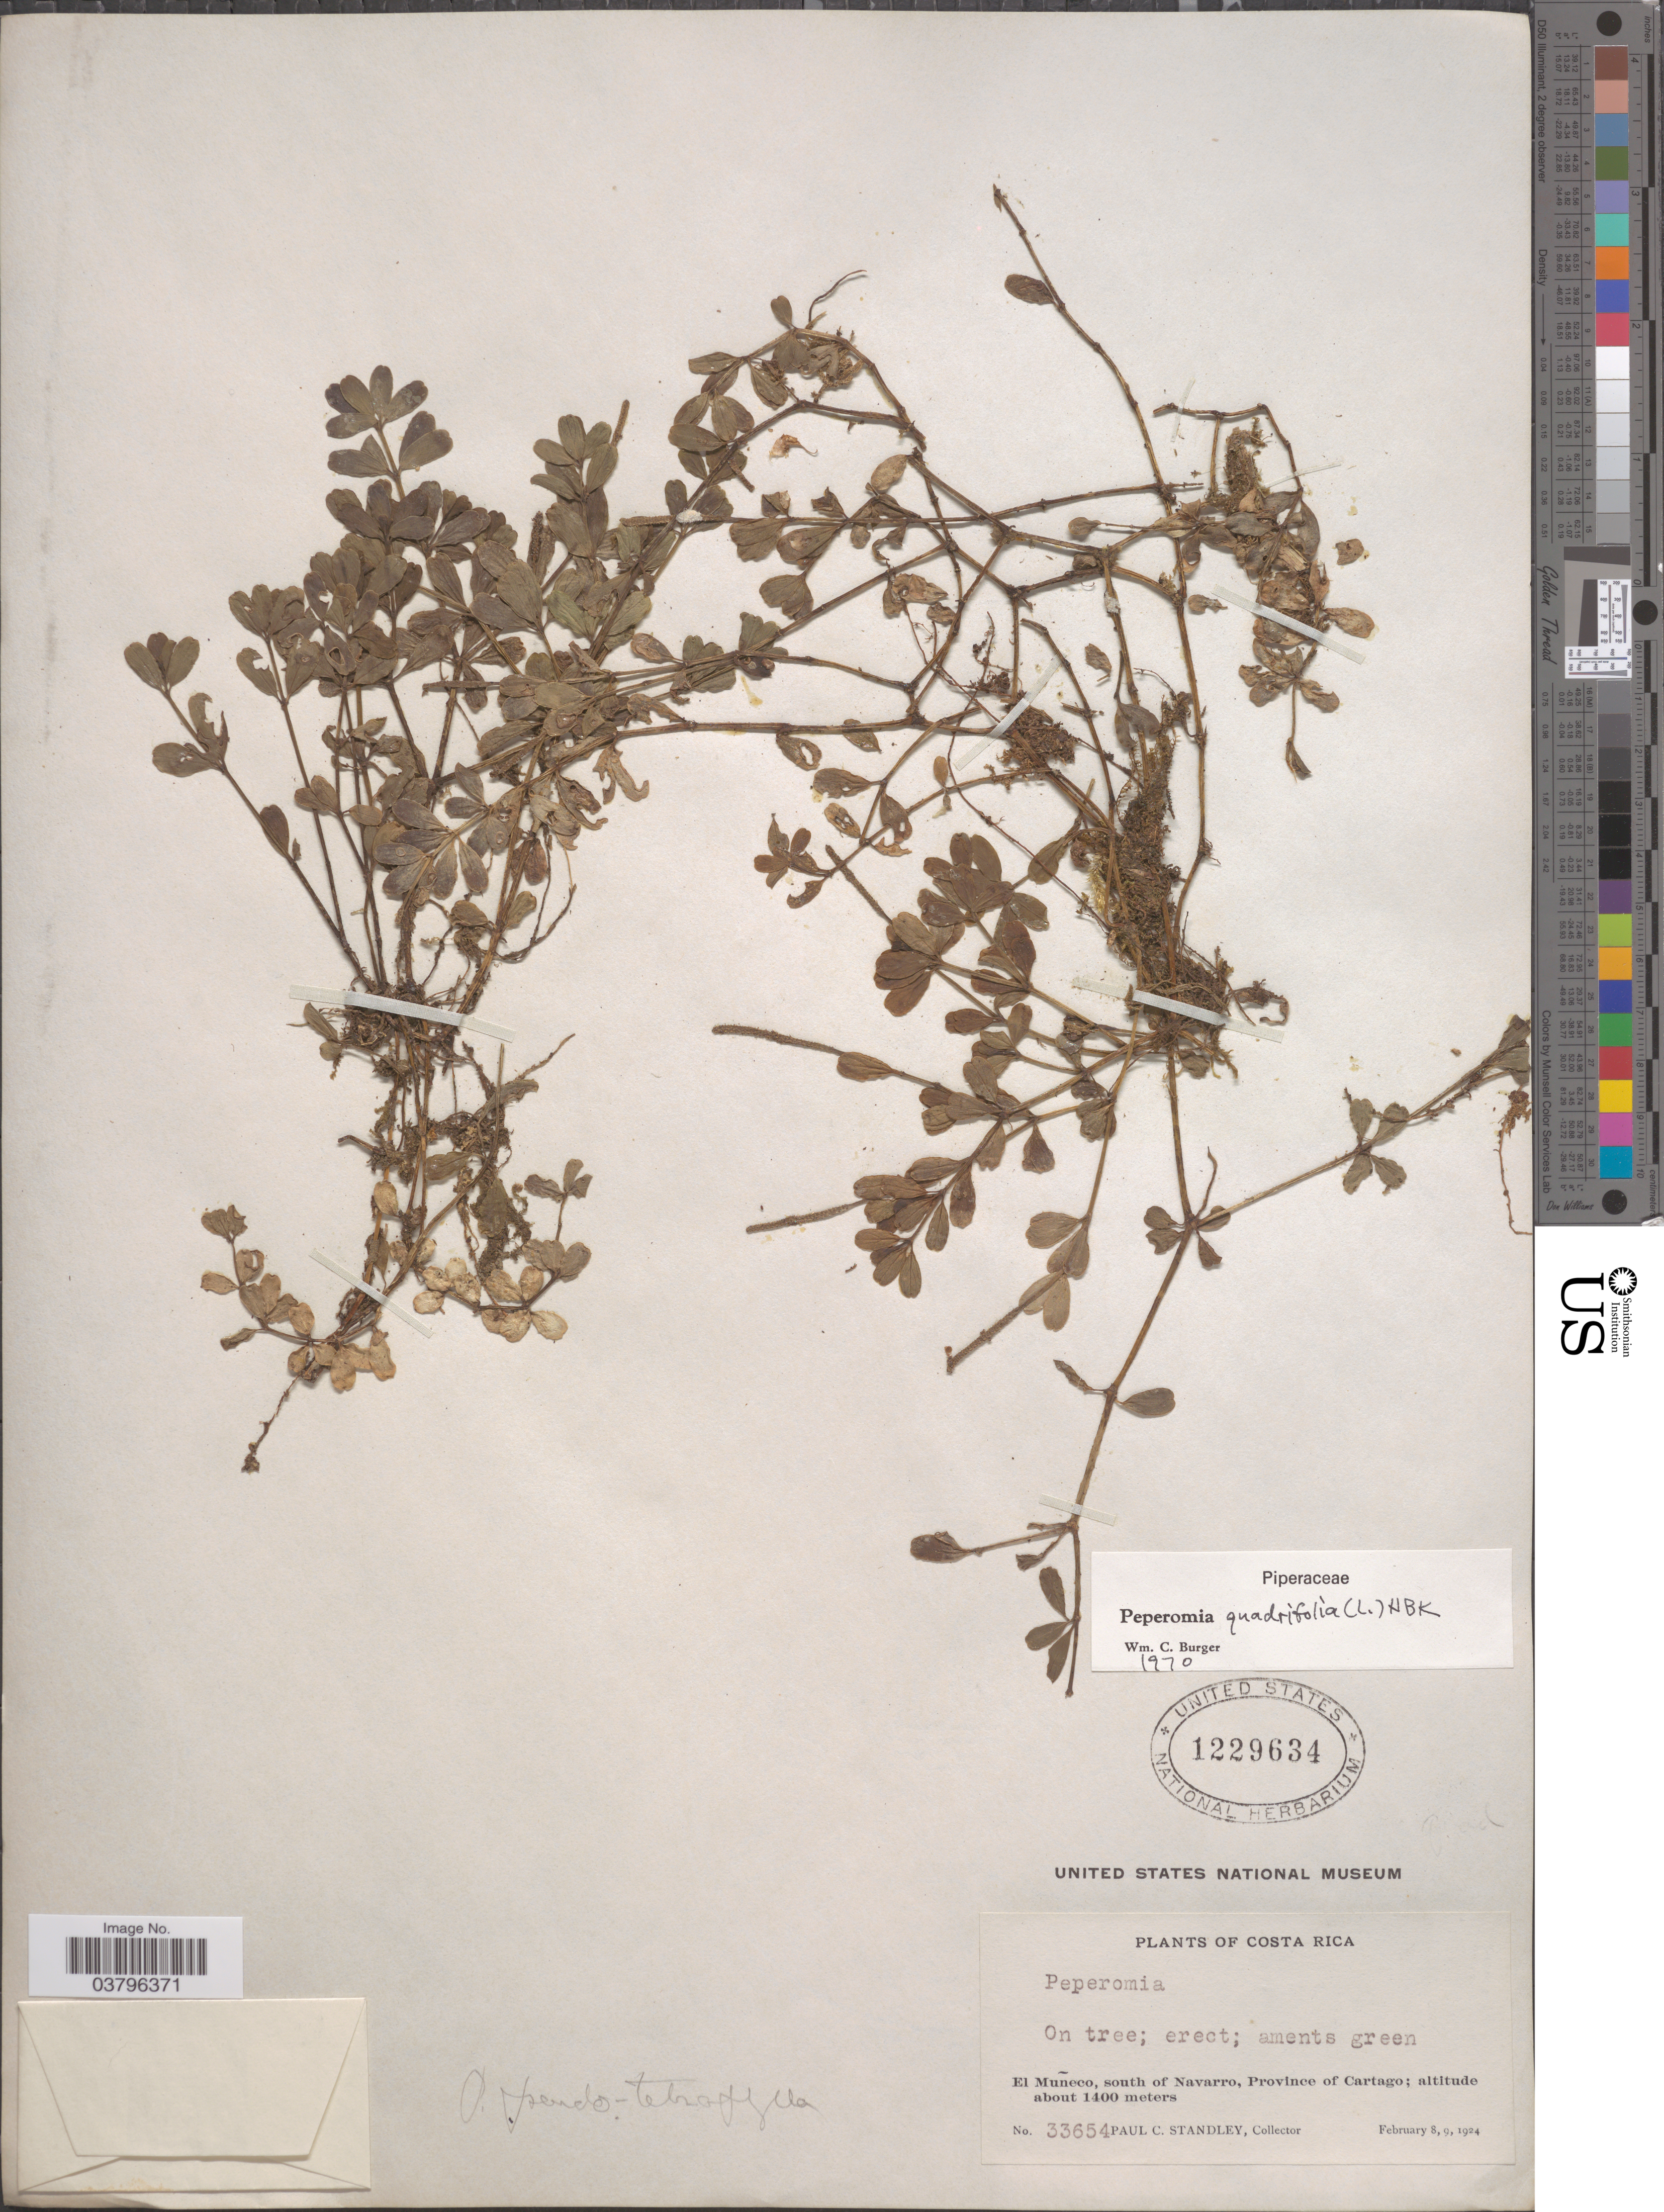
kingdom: Plantae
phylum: Tracheophyta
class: Magnoliopsida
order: Piperales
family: Piperaceae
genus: Peperomia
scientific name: Peperomia quadrifolia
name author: (L.) Kunth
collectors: P. C. Standley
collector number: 33654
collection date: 1924-02-08/1924-02-09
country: Costa Rica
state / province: Cartago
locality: El Muñeco, south of Navarro.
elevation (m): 1400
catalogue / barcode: US 1229634